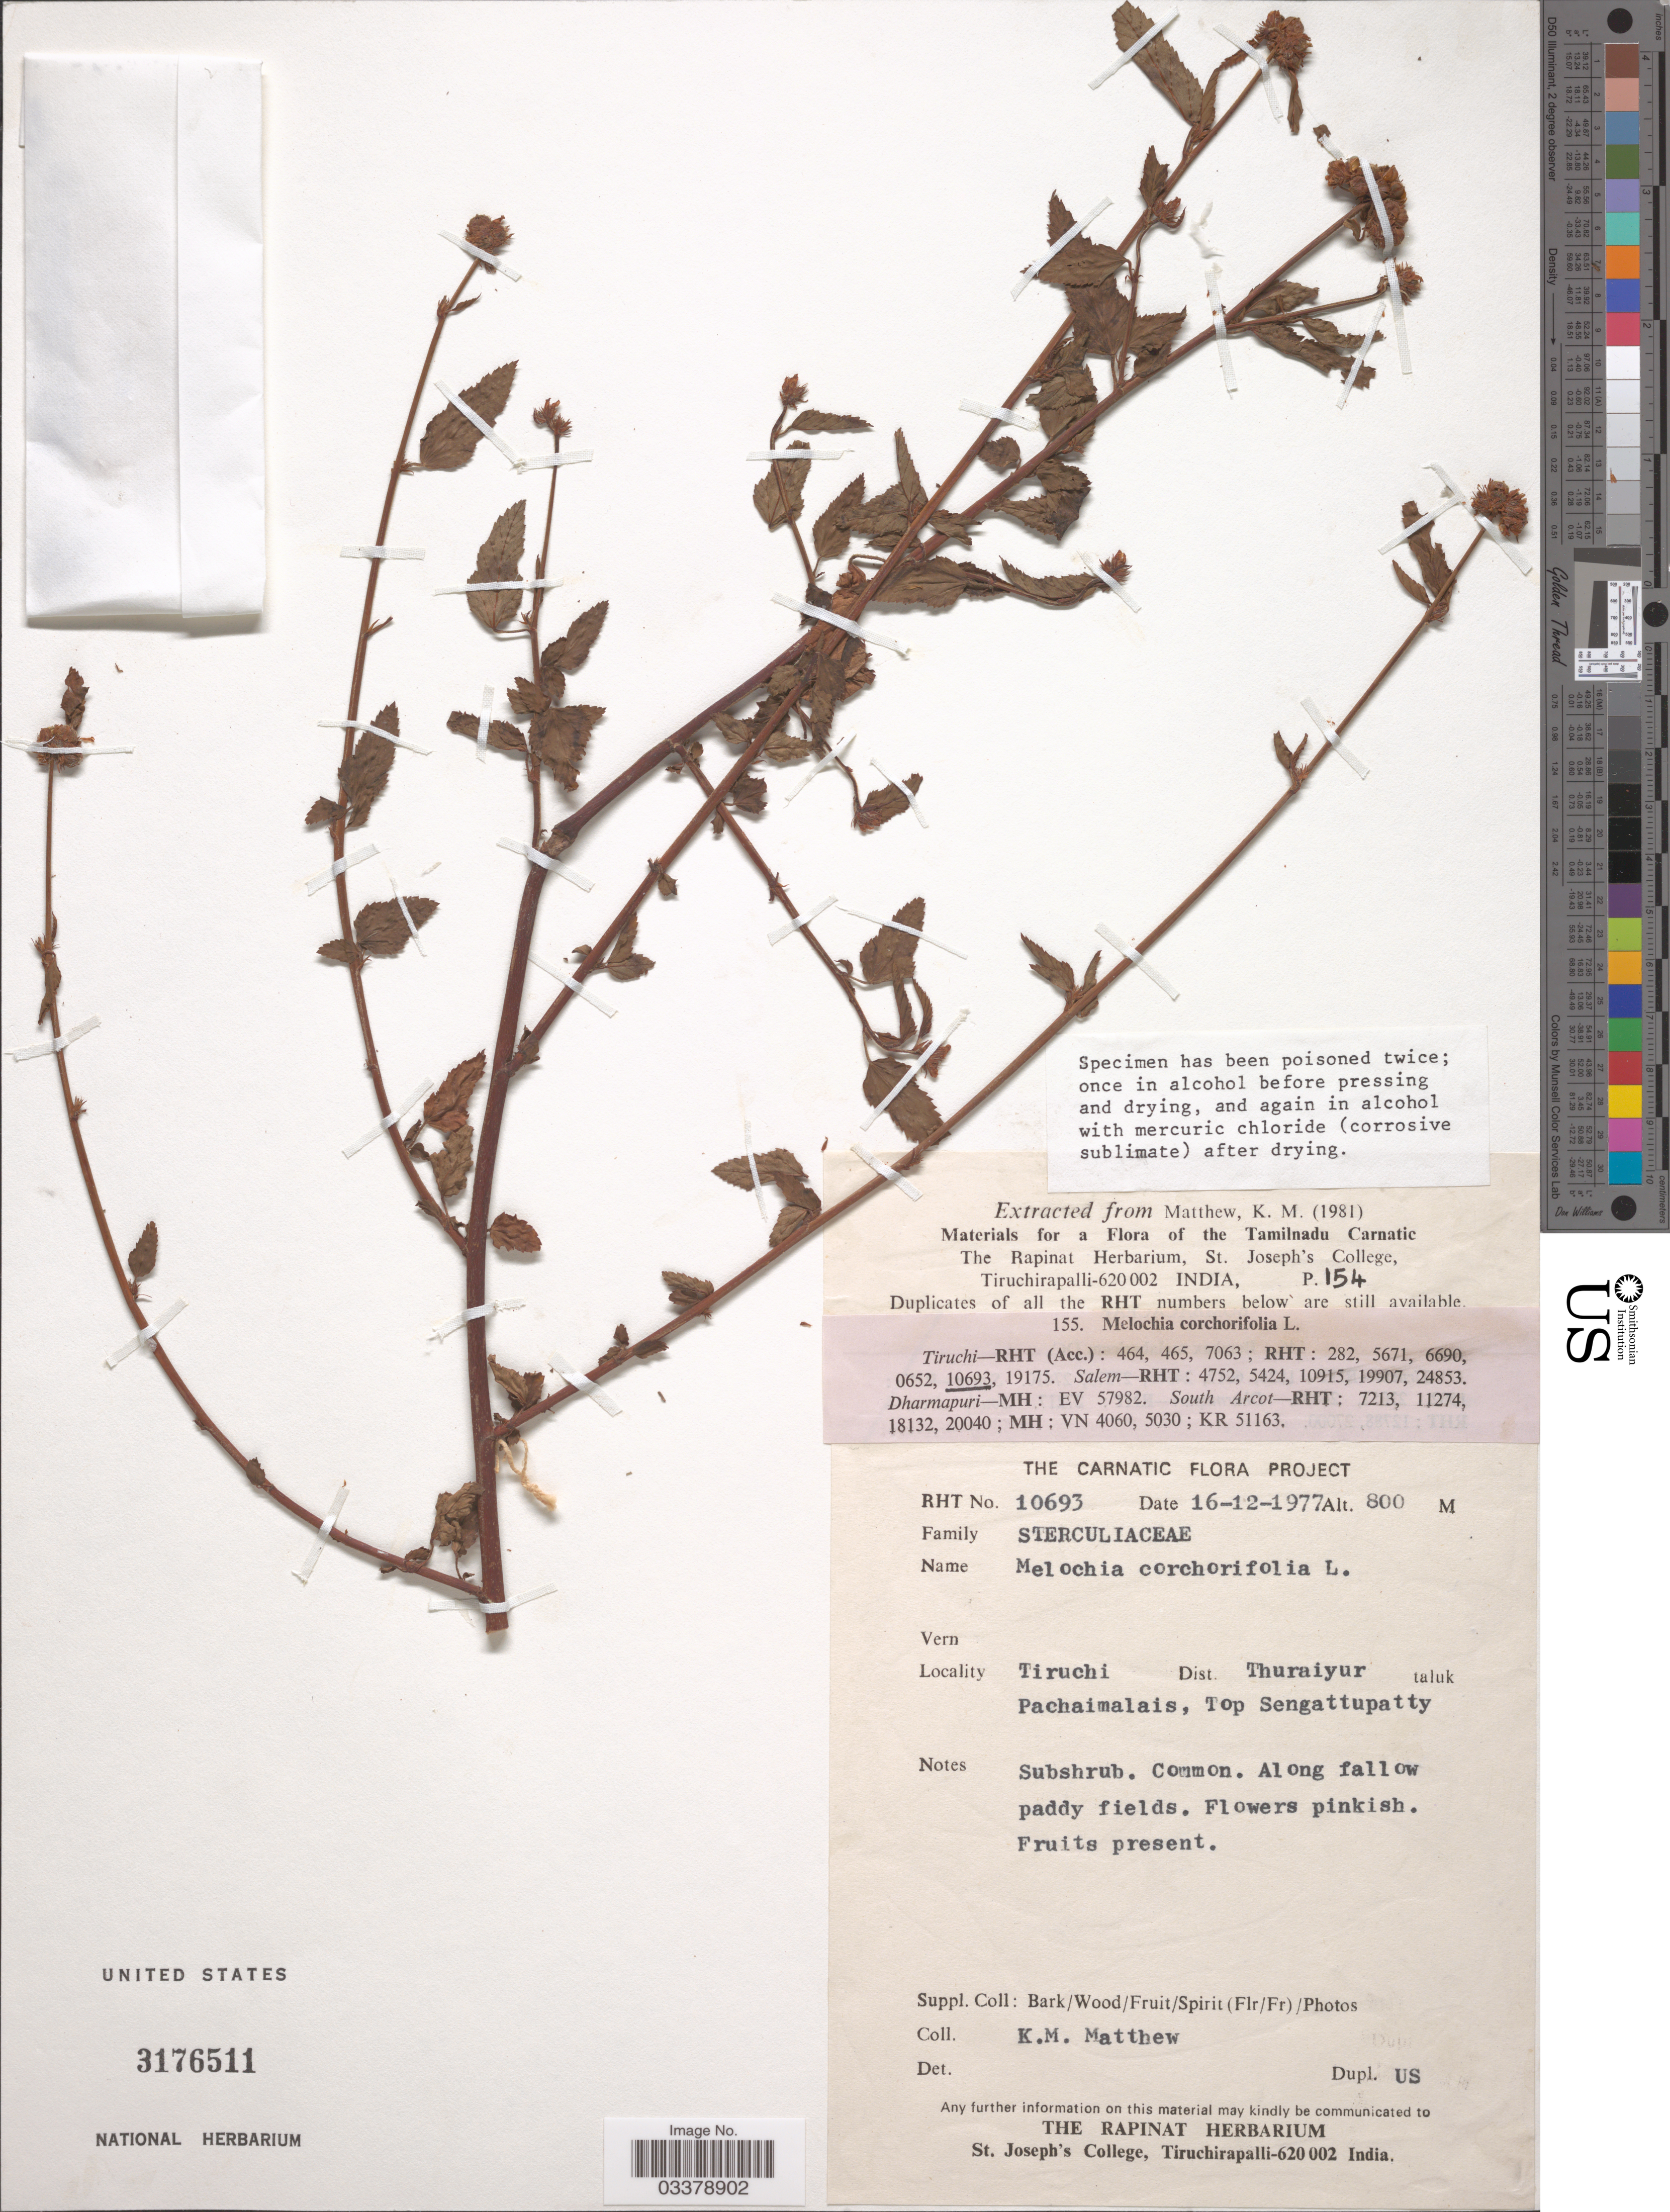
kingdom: Plantae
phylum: Tracheophyta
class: Magnoliopsida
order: Malvales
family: Malvaceae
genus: Melochia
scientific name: Melochia corchorifolia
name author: L.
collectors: K. M. Matthew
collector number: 10693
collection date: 1977-12-16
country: India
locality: Tiruchi, Dist. Thuraiyur taluk, Pachaimalais, Top Sengattupatty.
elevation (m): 800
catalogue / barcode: US 3176511